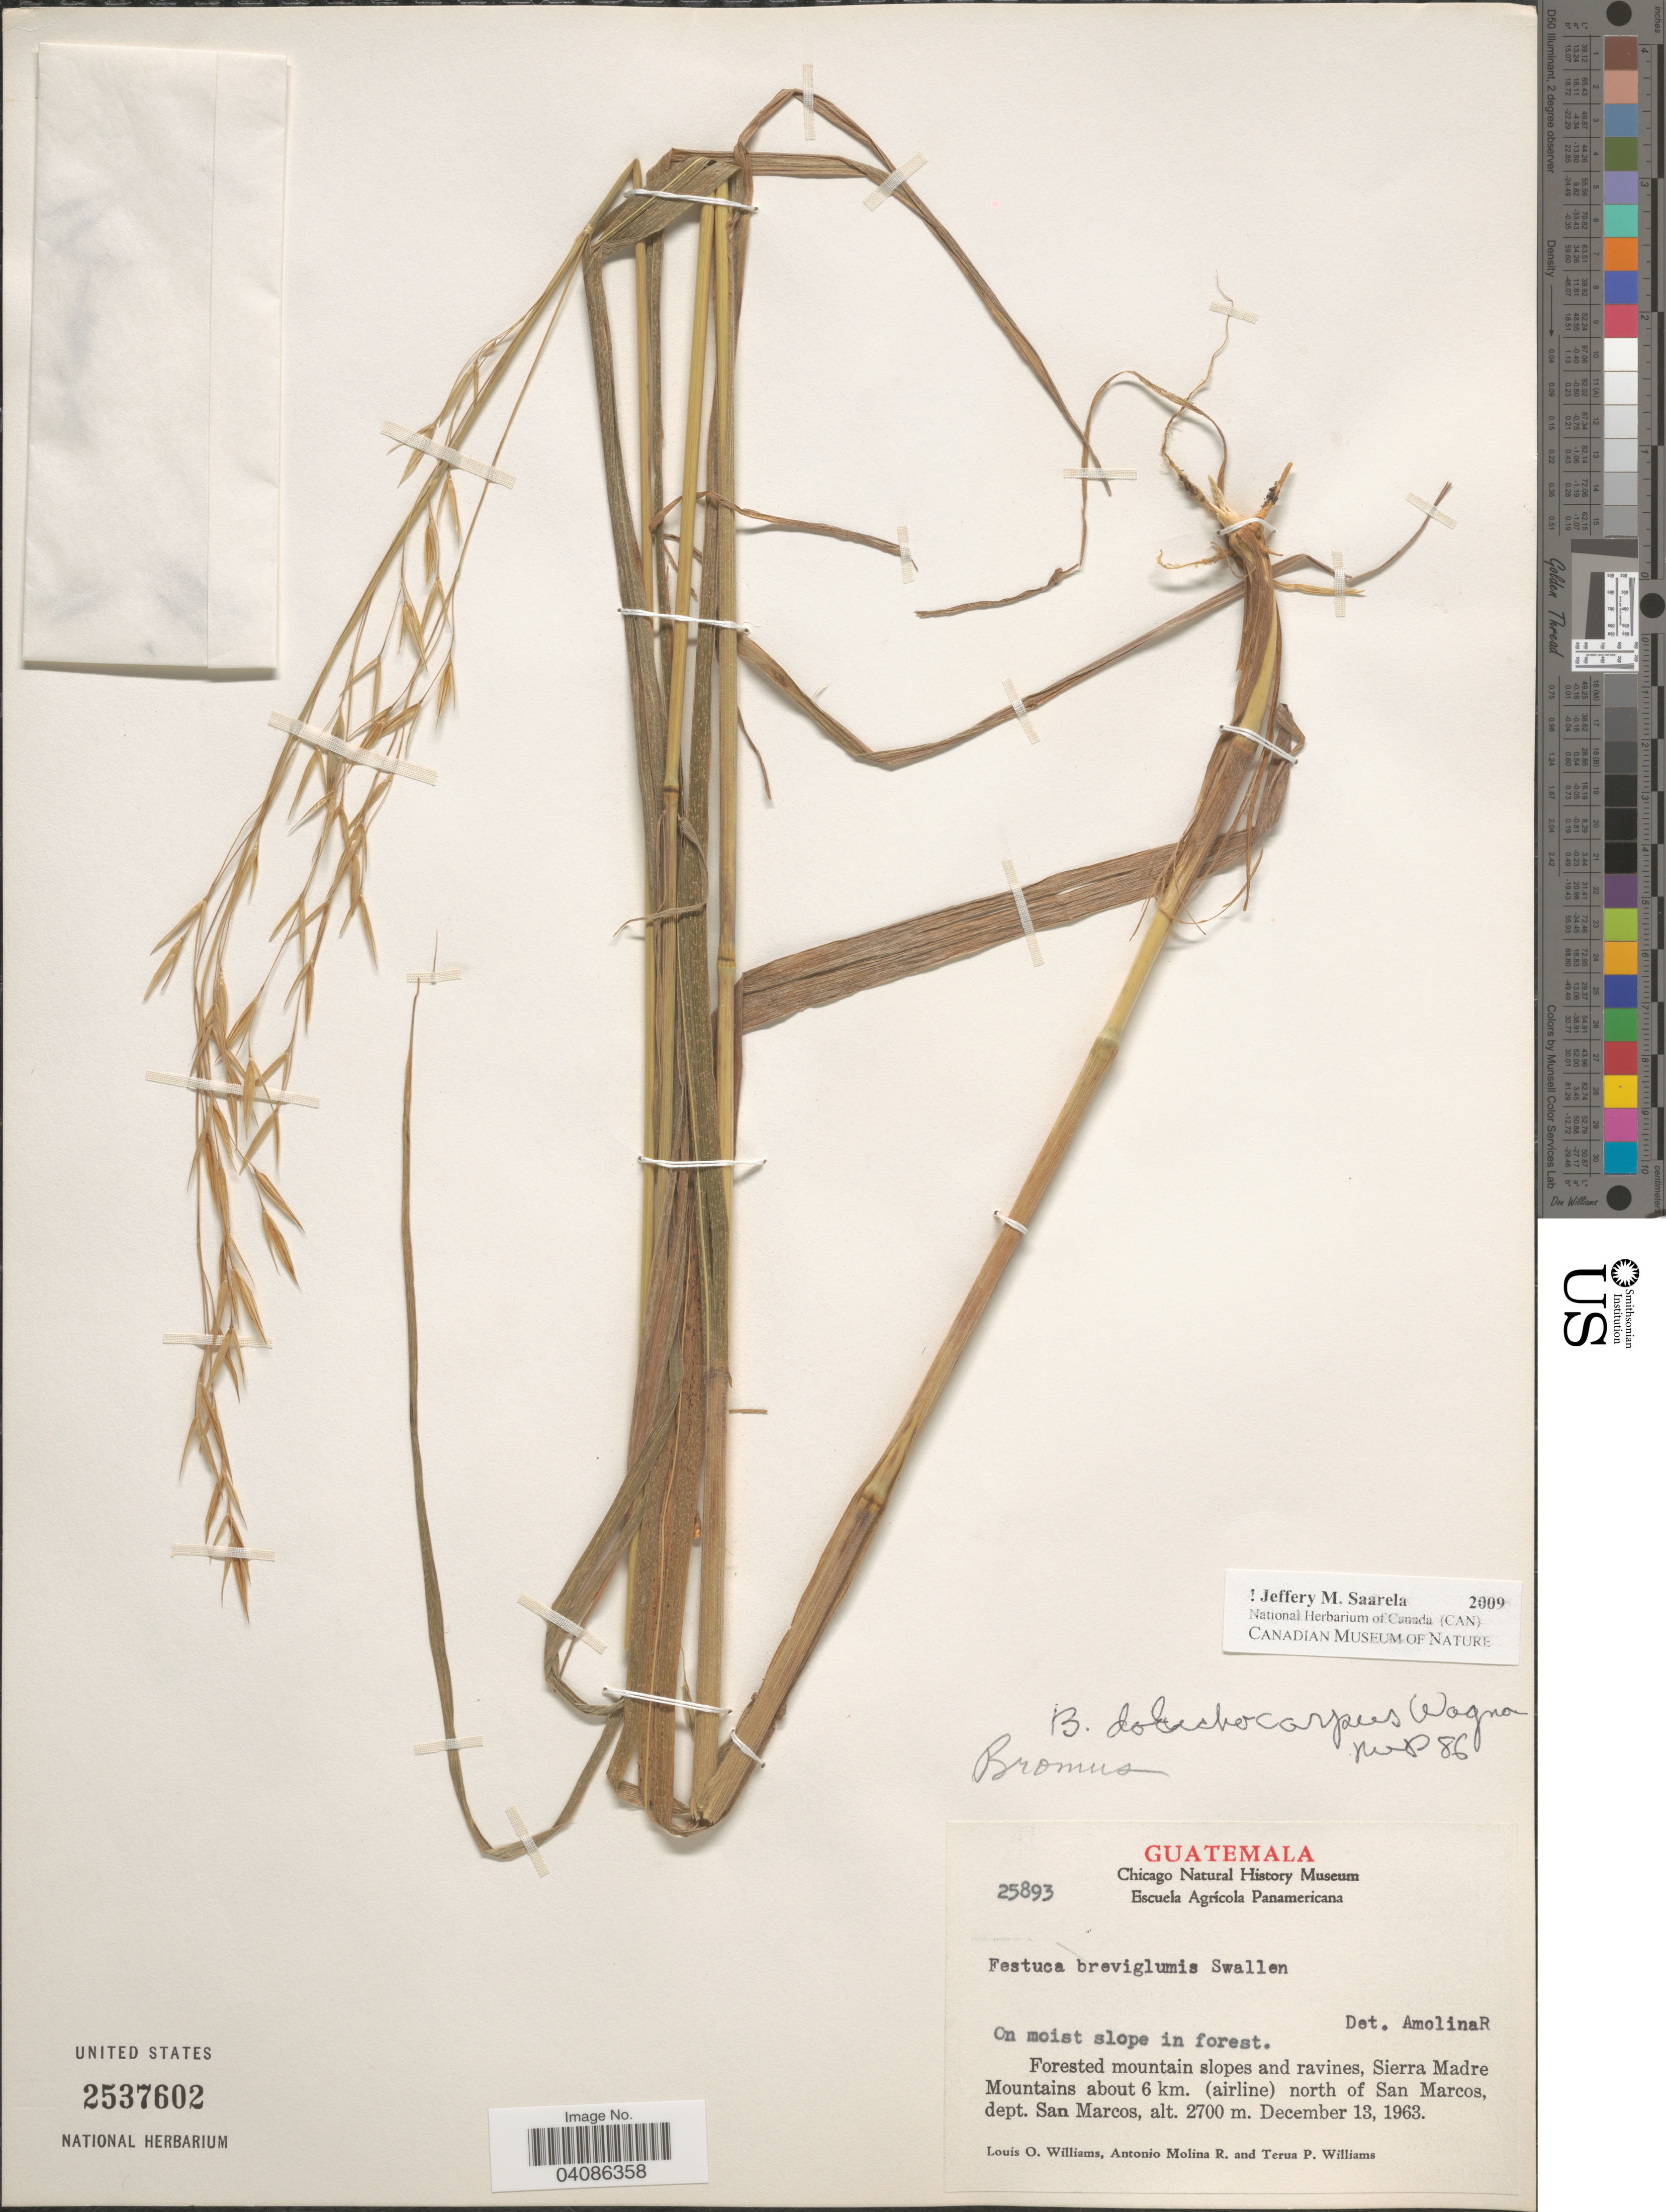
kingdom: Plantae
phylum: Tracheophyta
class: Liliopsida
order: Poales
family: Poaceae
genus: Bromus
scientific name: Bromus dolichocarpus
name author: Wagnon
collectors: L. O. Williams, A. Molina R. & T. P. Williams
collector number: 25893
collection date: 1963-12-13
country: Guatemala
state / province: San Marcos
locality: Forested mountain slopes and ravines, Sierra Madre Mountains about 6 km. (airline) north of San Marcos, dept. San Marcos.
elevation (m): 2700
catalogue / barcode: US 2537602